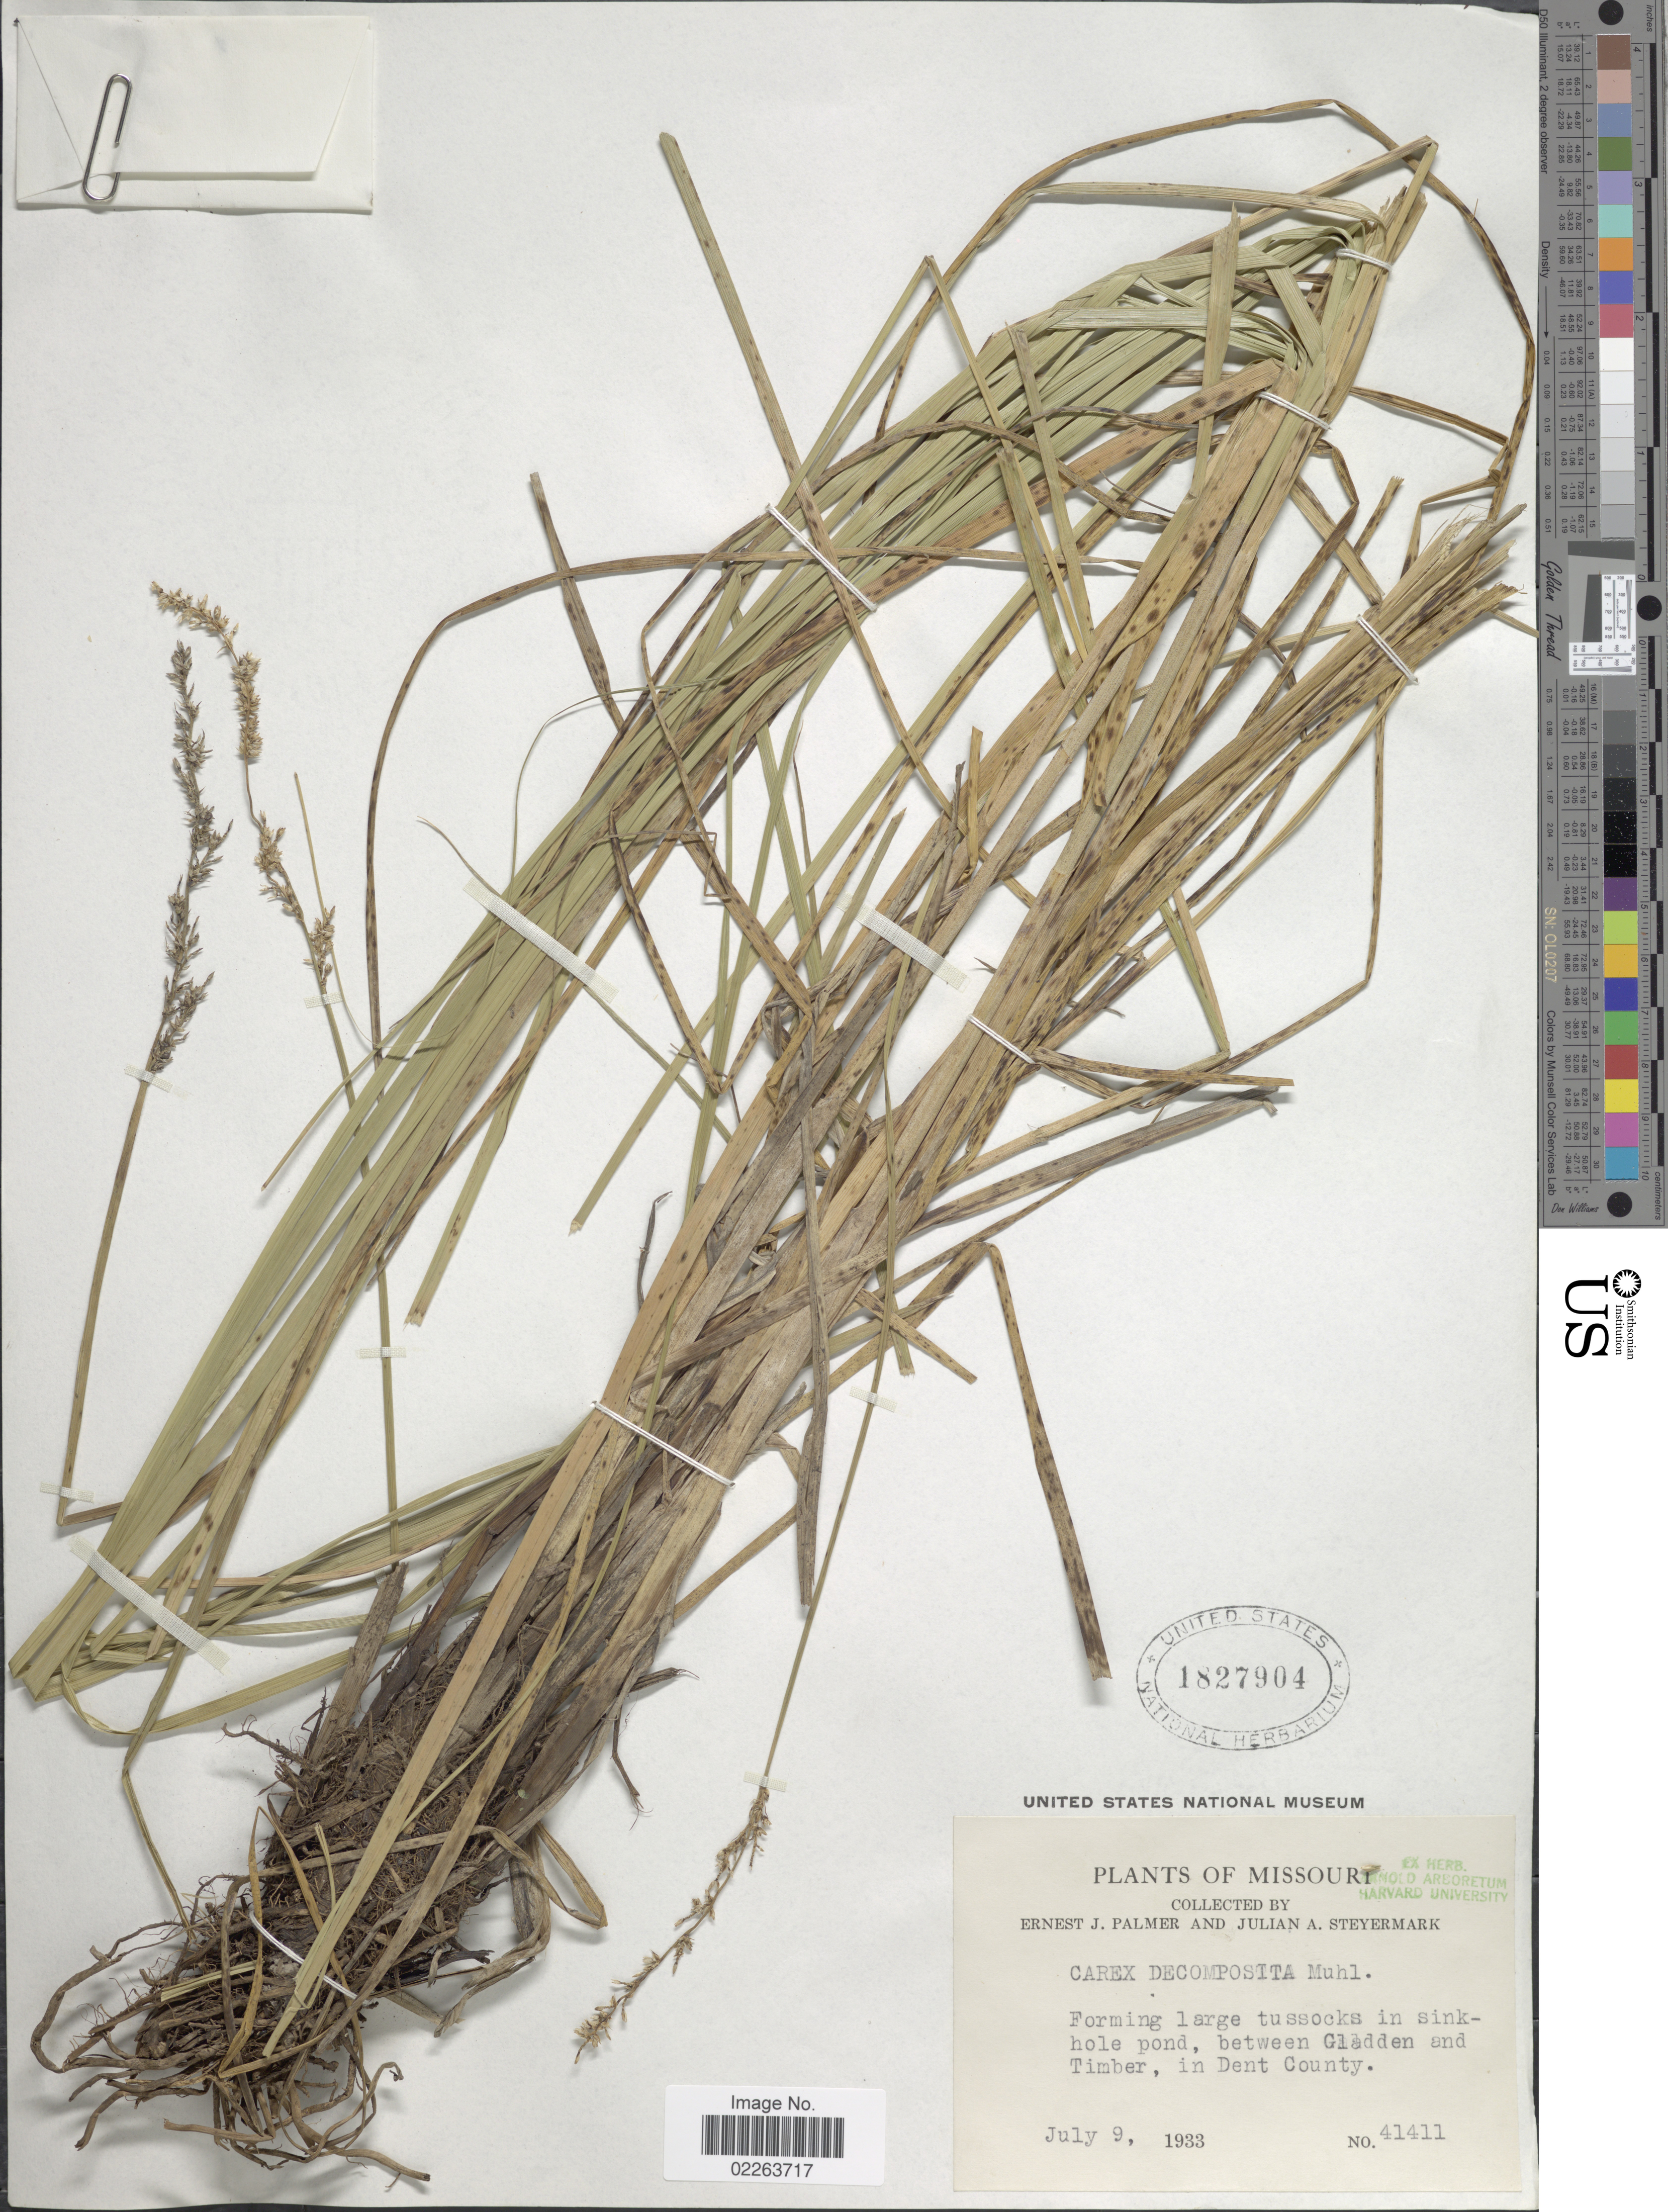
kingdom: Plantae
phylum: Tracheophyta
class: Liliopsida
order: Poales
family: Cyperaceae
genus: Carex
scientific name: Carex decomposita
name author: Muhl.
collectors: E. J. Palmer & J. Steyermark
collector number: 41411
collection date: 1933-07-09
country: United States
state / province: Missouri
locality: Between Gladden and Timber, in Dent County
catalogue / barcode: US 1827904